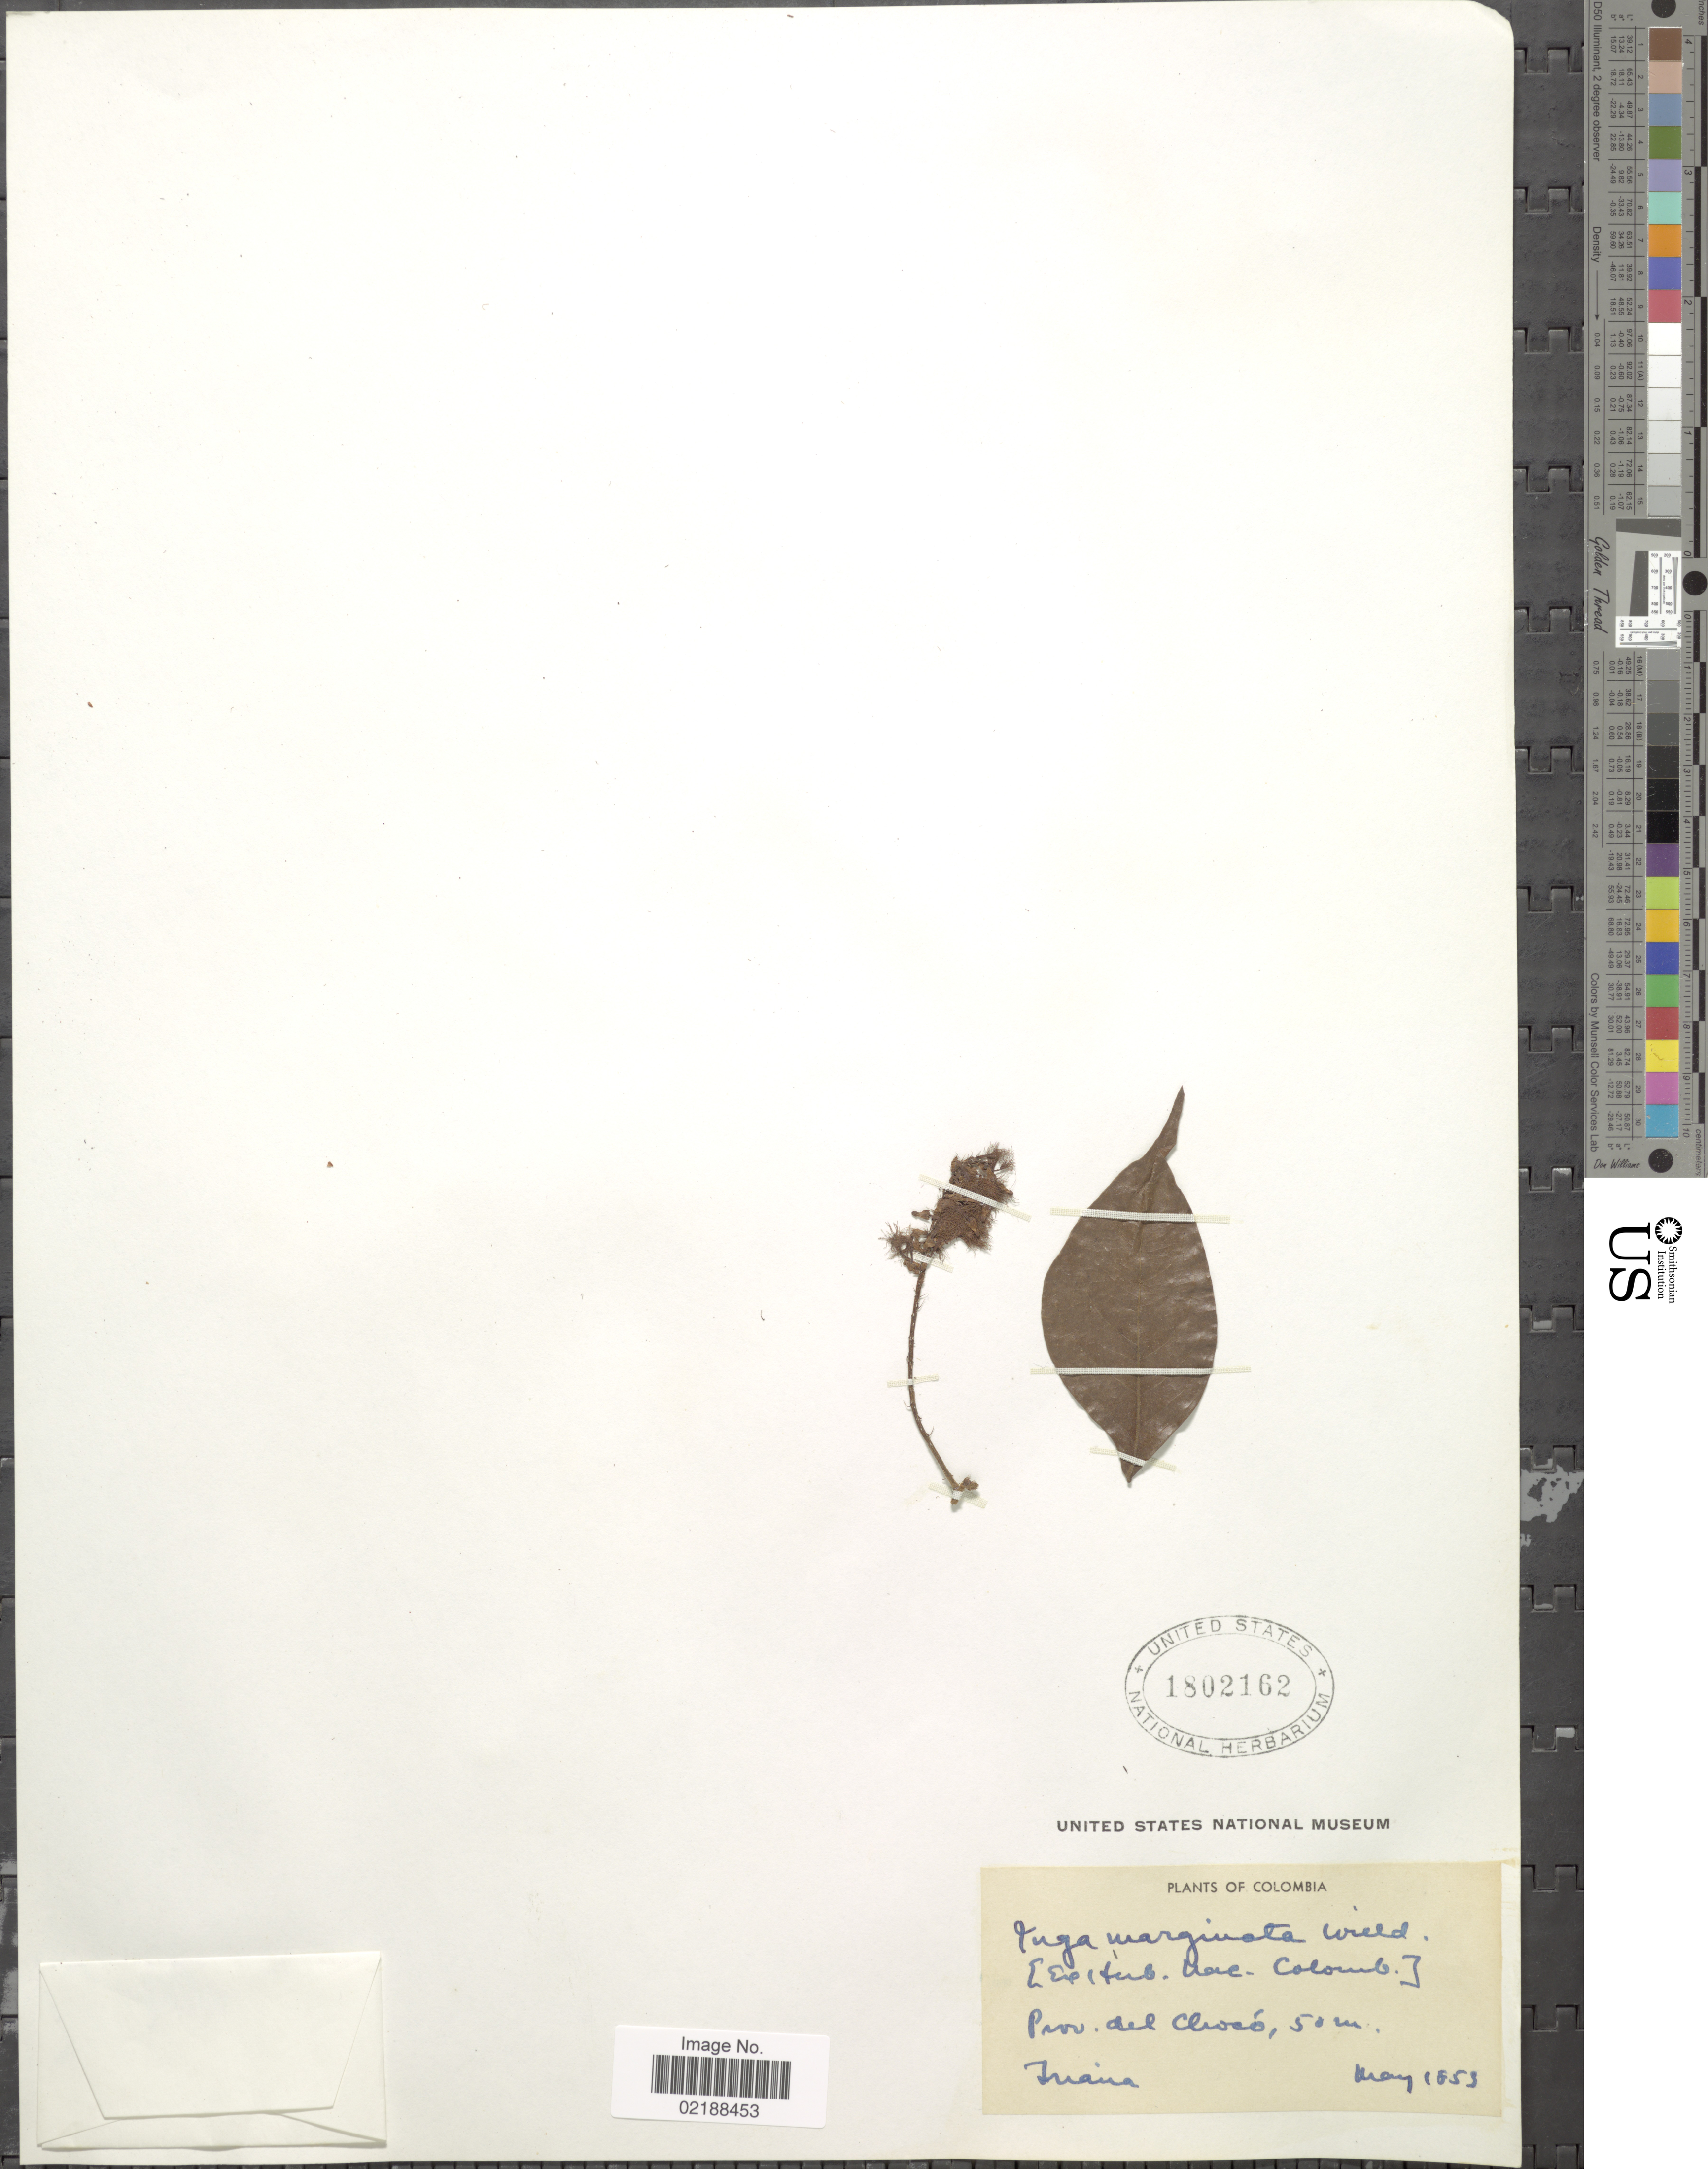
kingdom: Plantae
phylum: Tracheophyta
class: Magnoliopsida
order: Fabales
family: Fabaceae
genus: Inga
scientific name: Inga marginata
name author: Willd.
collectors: Triana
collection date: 1853-05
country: Colombia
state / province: Chocó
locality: Prov. del Chocó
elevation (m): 50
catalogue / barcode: US 1802162